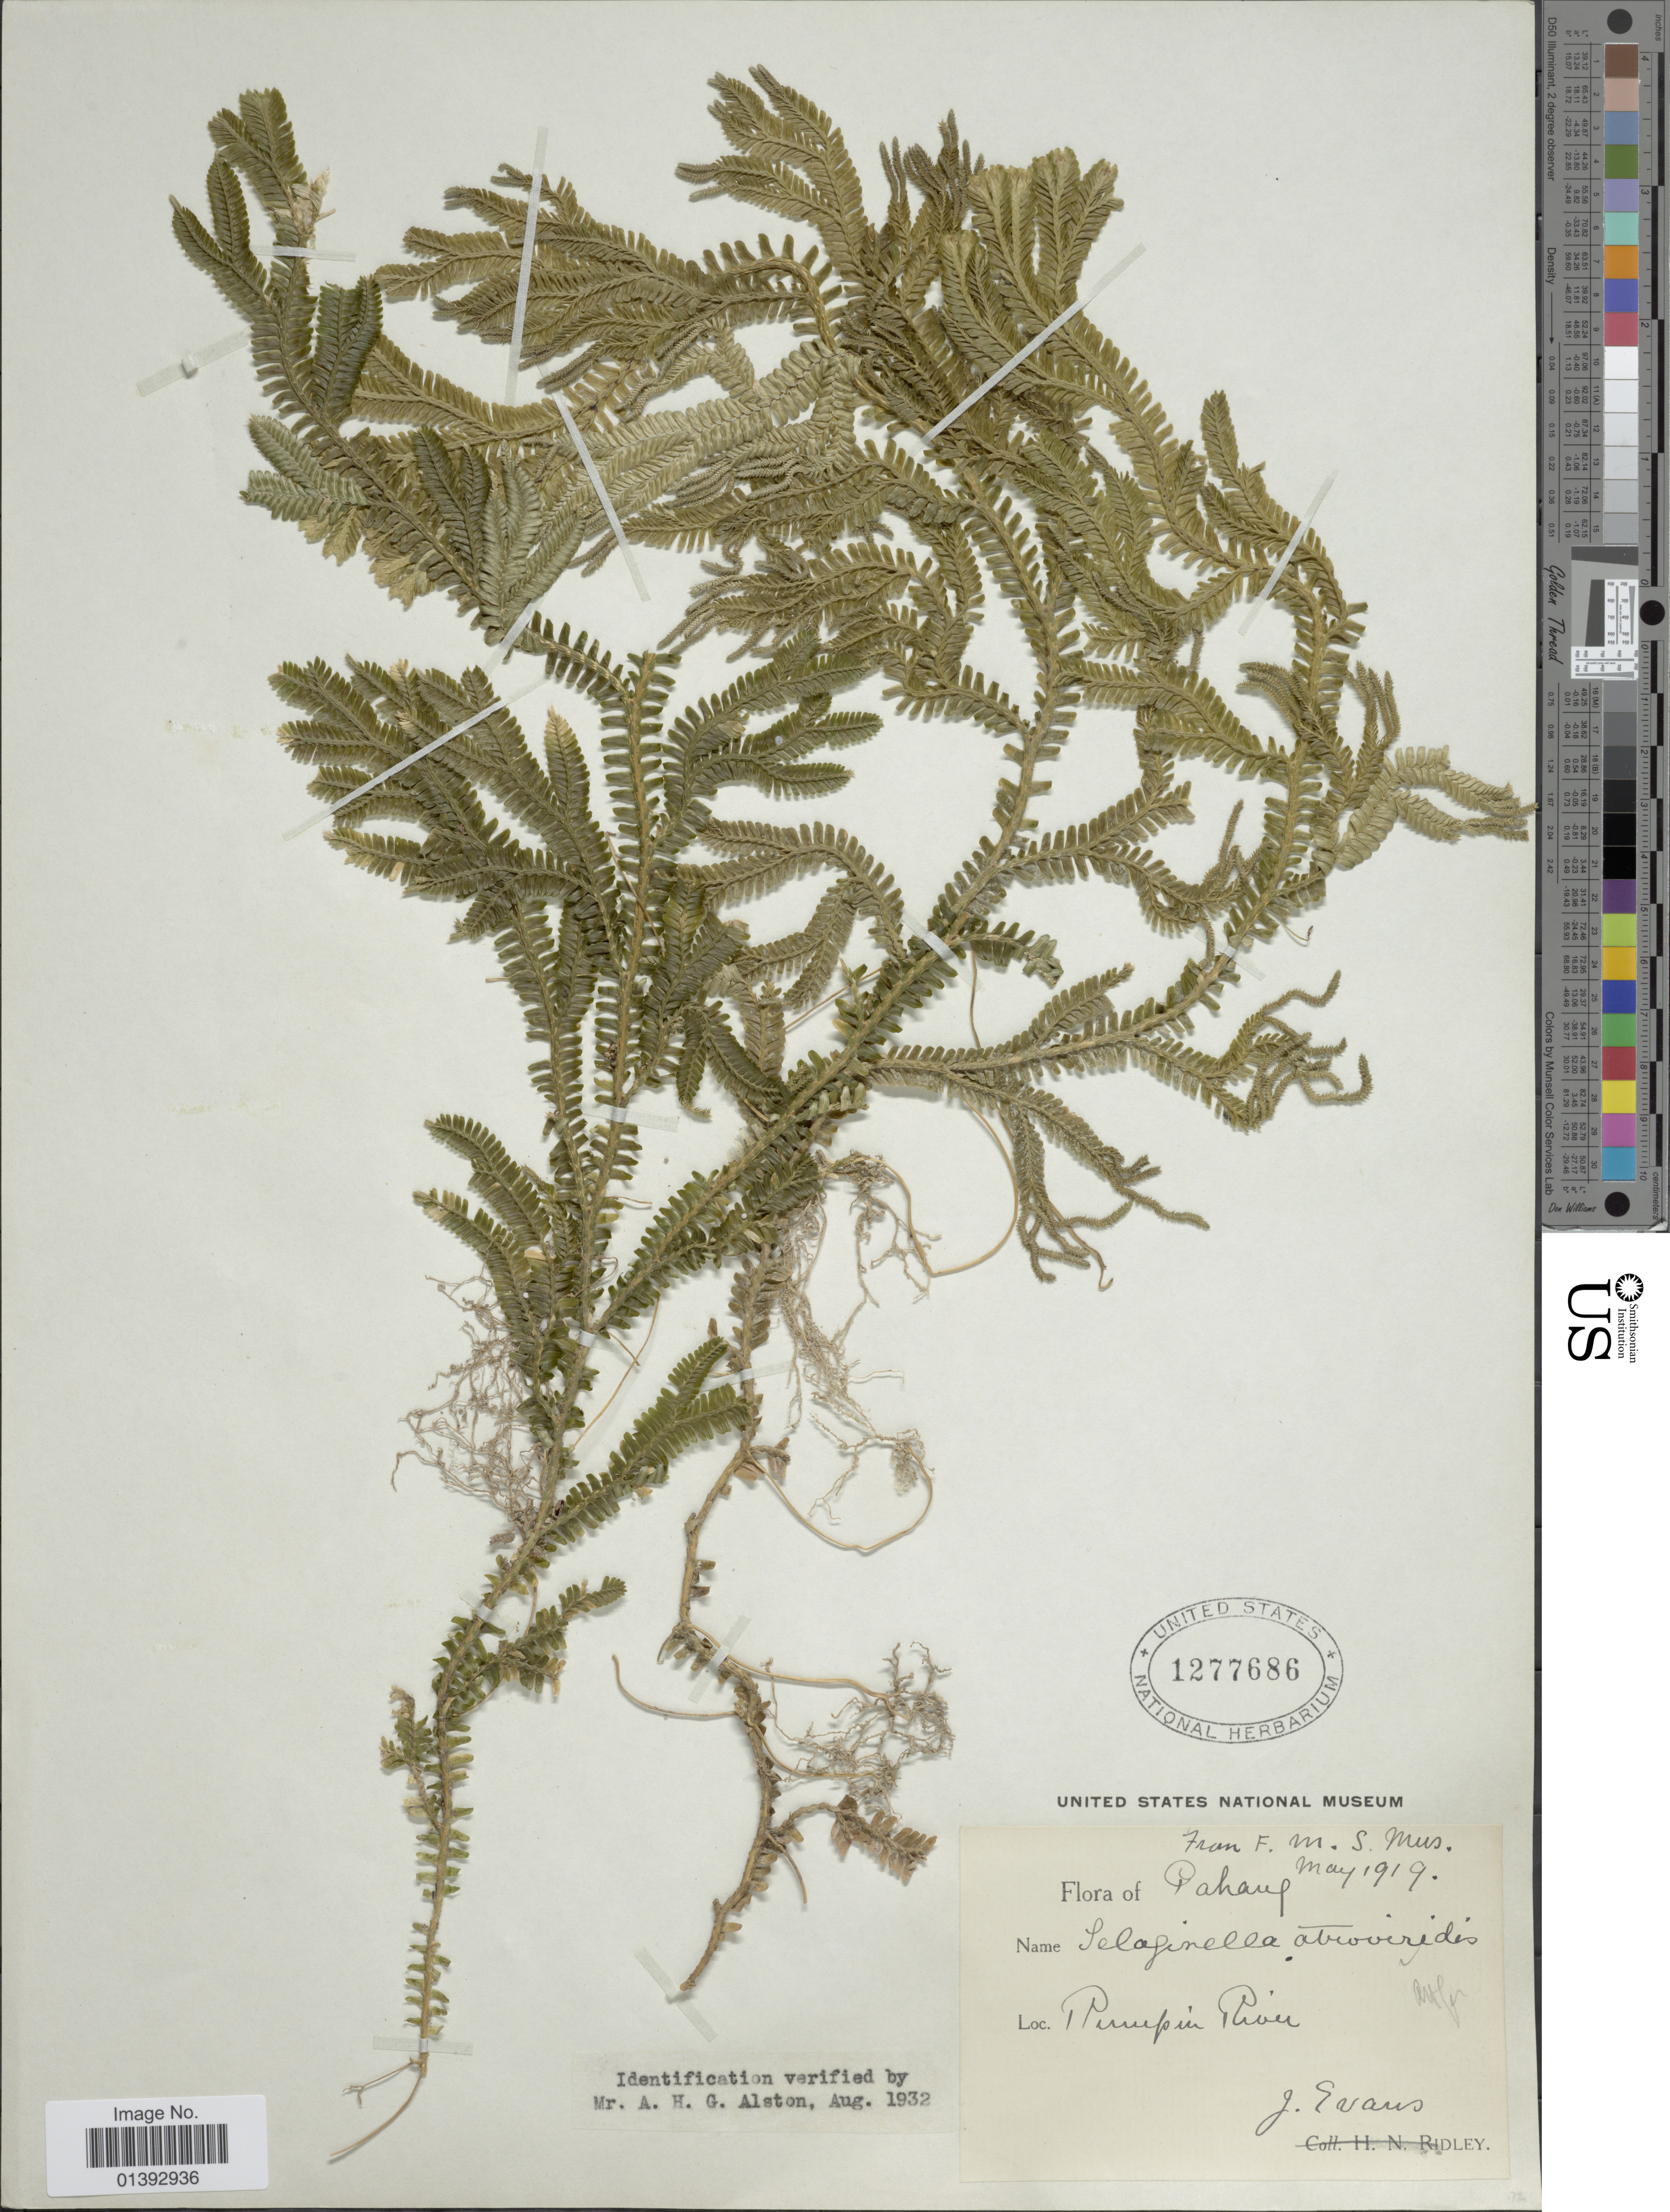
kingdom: Plantae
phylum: Tracheophyta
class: Lycopodiopsida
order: Selaginellales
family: Selaginellaceae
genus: Selaginella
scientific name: Selaginella intermedia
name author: (Blume) Spring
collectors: J. Evans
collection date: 1919-05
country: Malaysia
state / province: Pahang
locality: Perupier River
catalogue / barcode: US 1277686